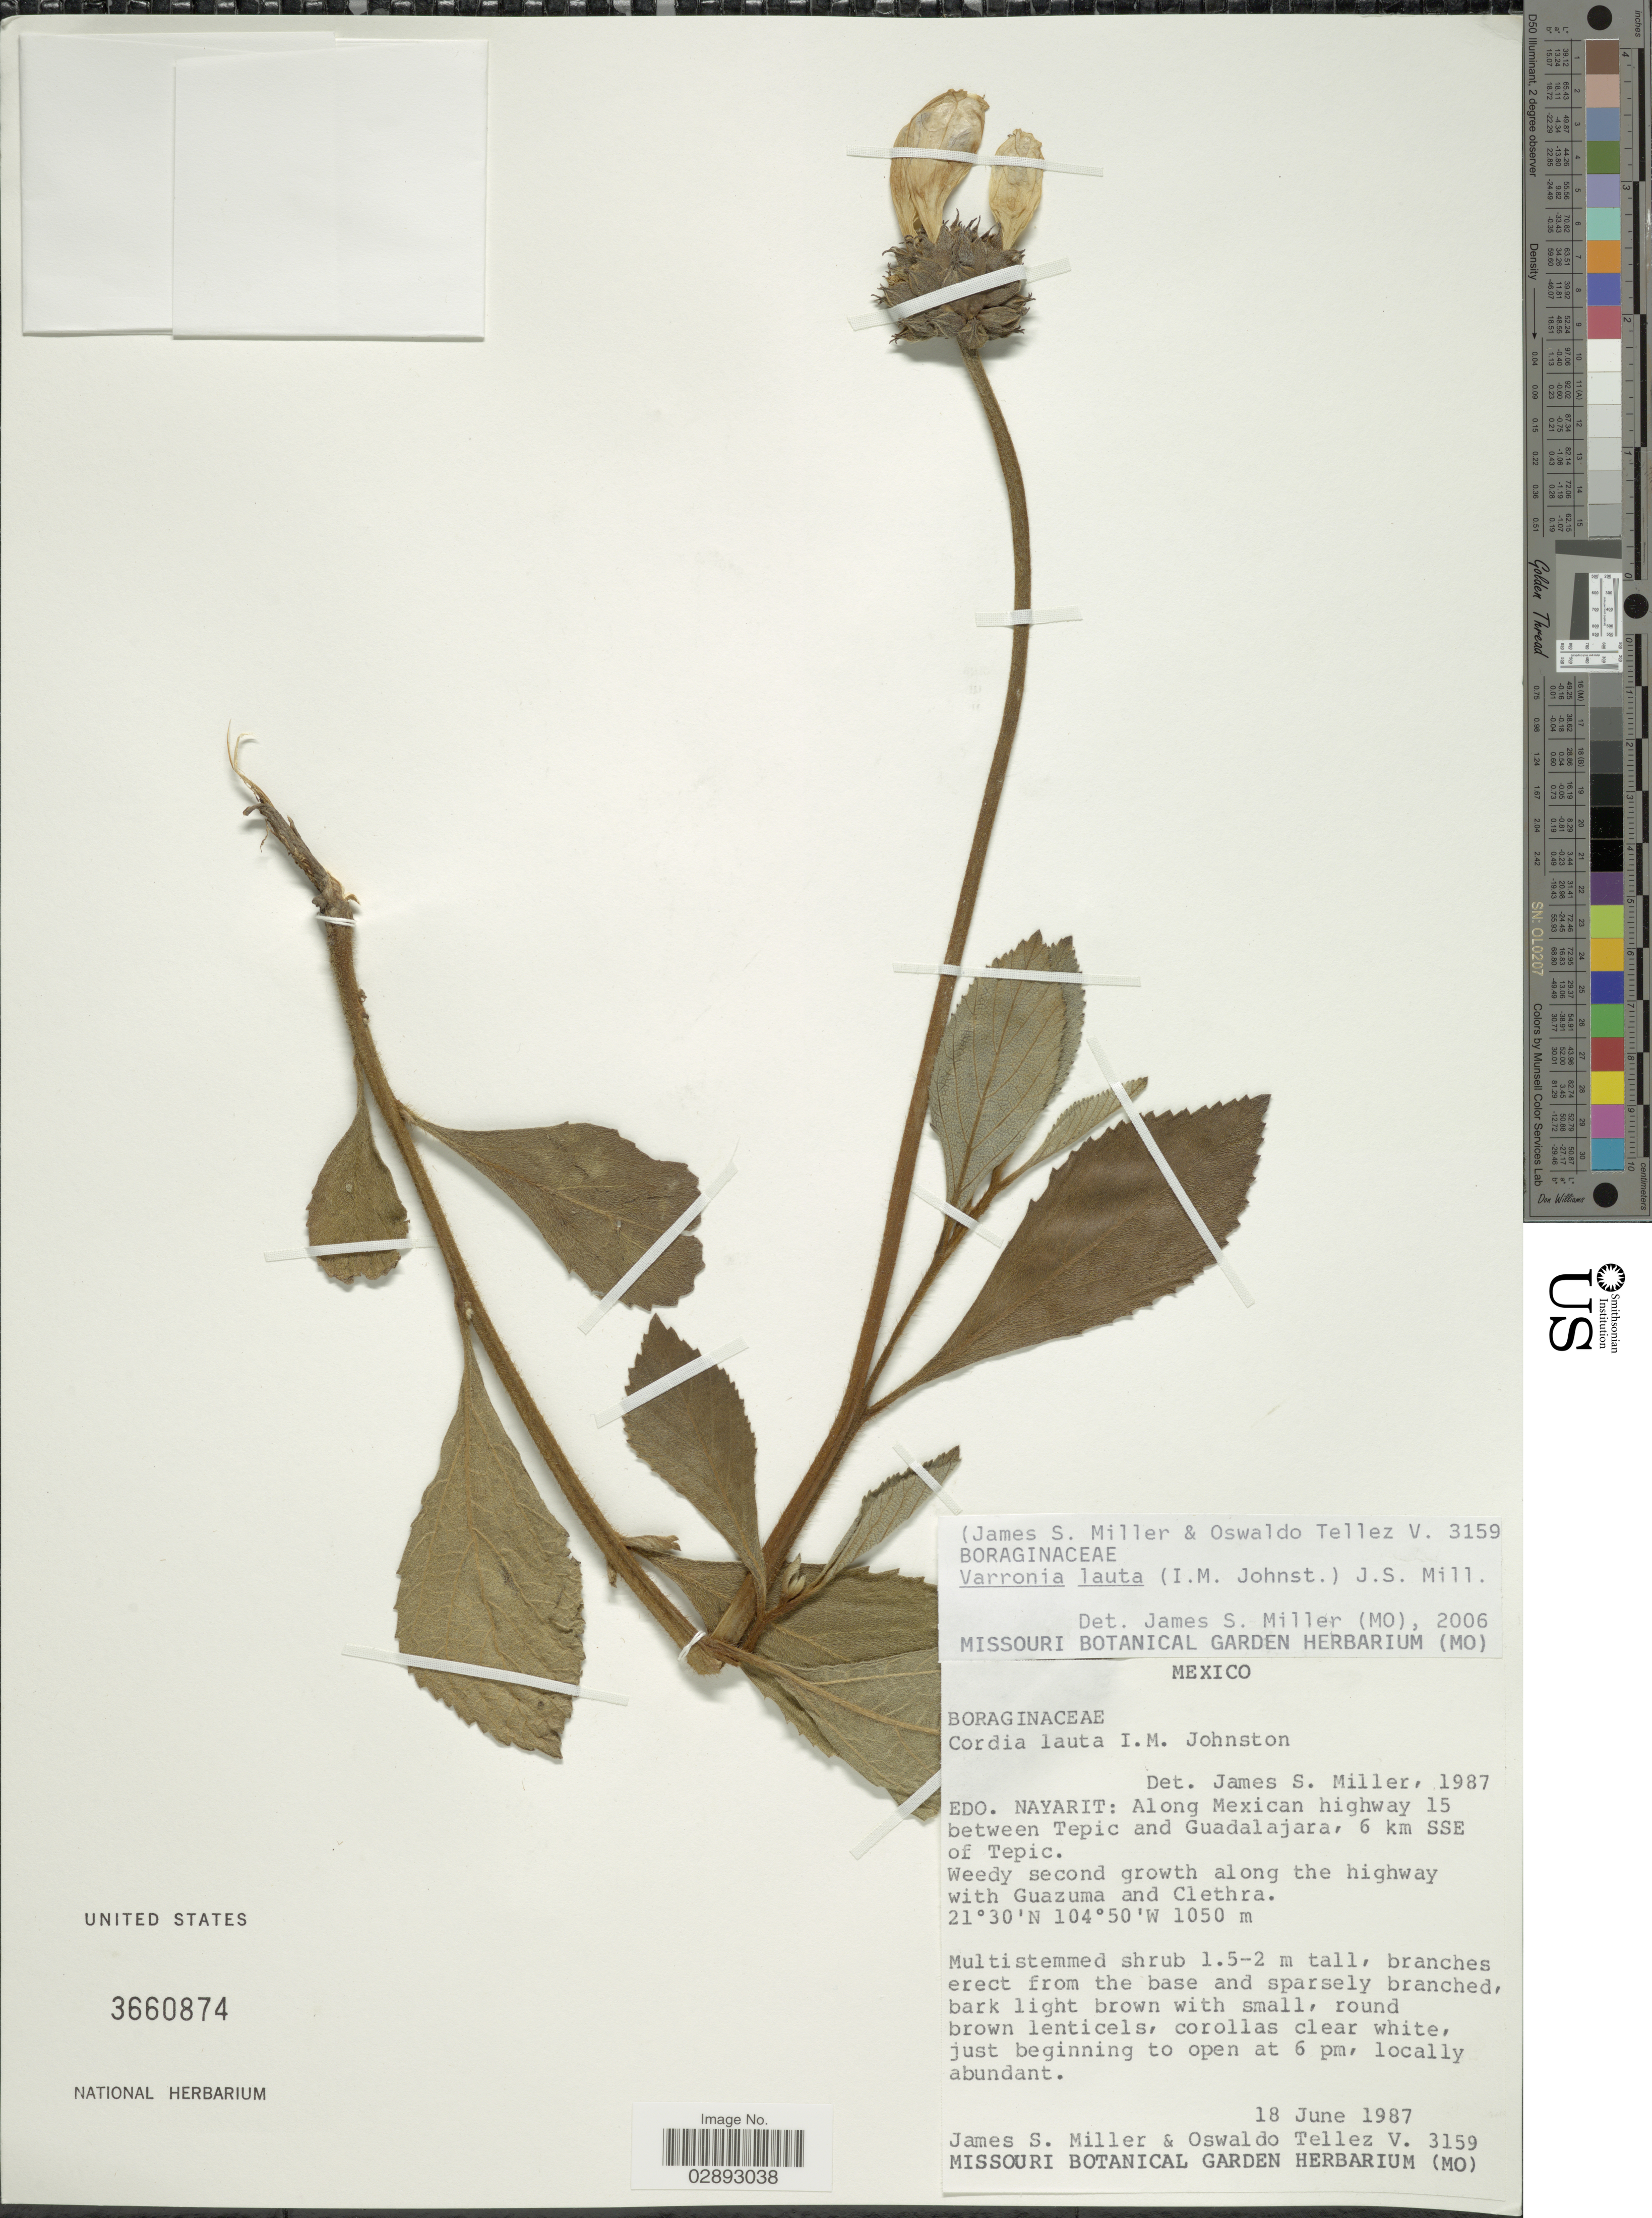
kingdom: Plantae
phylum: Tracheophyta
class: Magnoliopsida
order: Boraginales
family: Cordiaceae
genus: Varronia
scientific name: Varronia lauta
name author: (I.M. Johnst.) J.S. Mill.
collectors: J. S. Miller & O. Téllez V.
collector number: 3159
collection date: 1987-06-18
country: Mexico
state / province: Nayarit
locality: Edo. Nayarit: Along Mexican highway 15 between Tepic and Guadalajara, 6 km SSE of Tepic.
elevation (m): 1050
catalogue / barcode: US 3660874